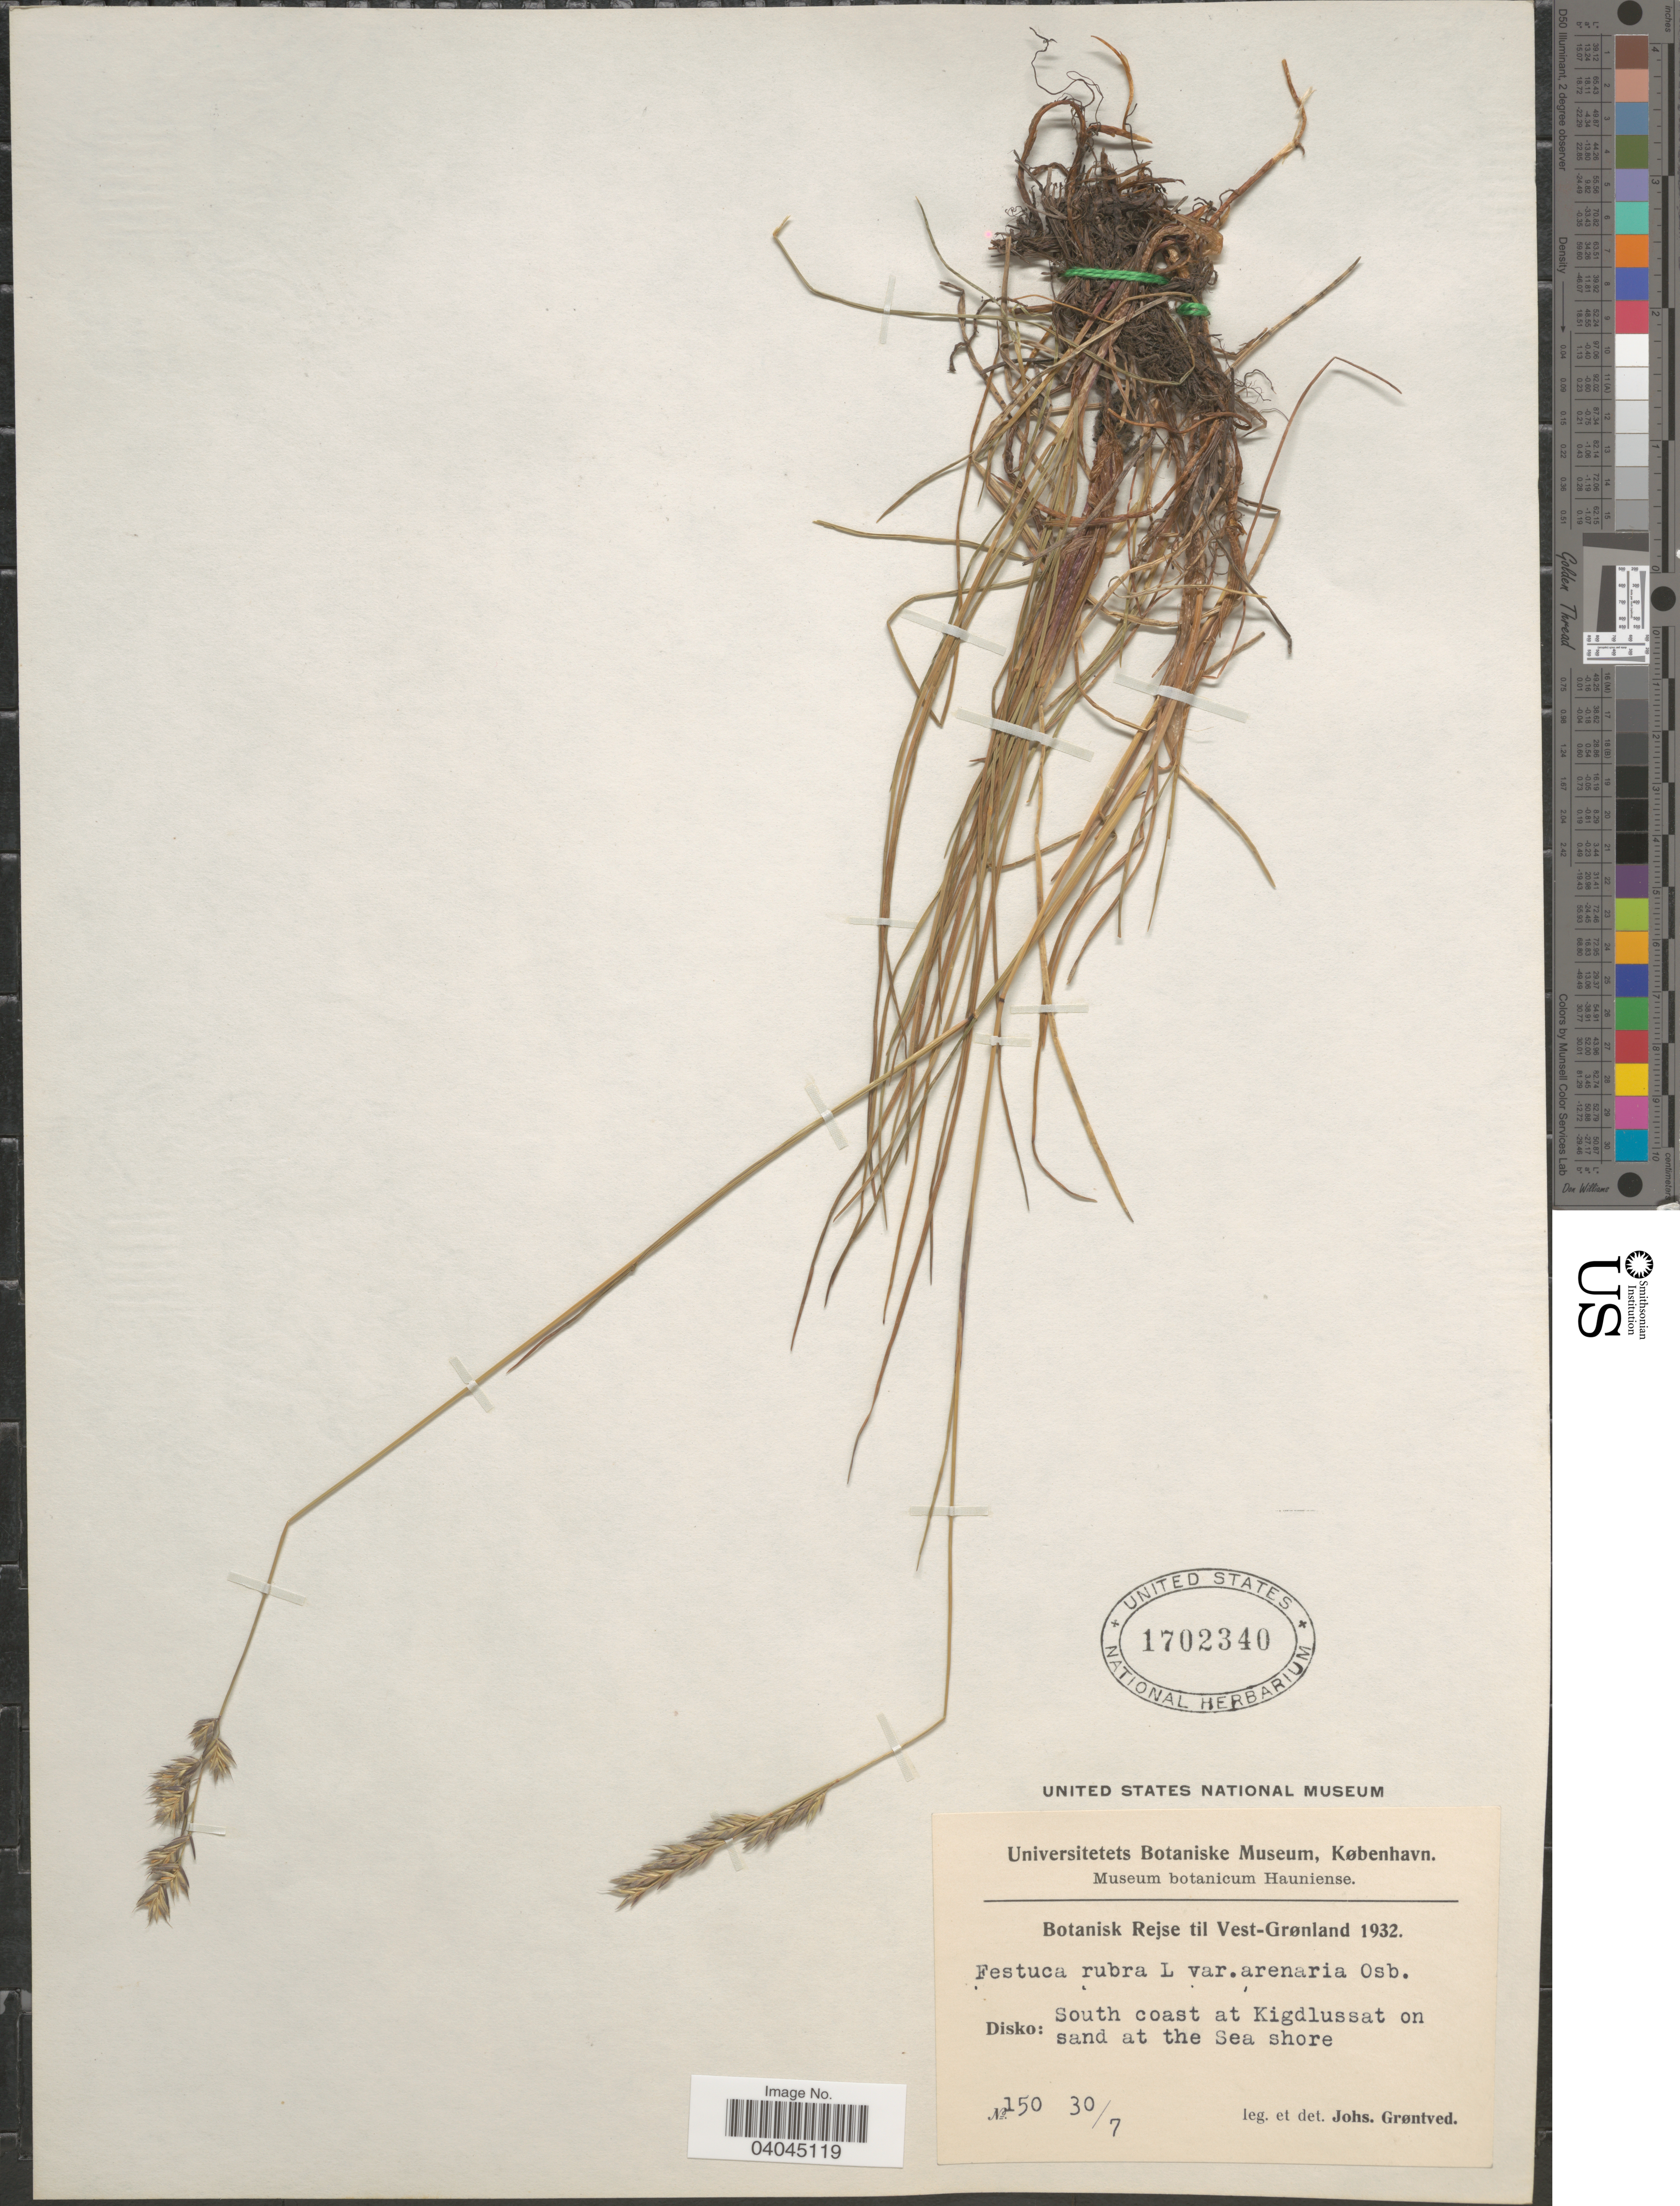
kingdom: Plantae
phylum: Tracheophyta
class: Liliopsida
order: Poales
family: Poaceae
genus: Festuca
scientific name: Festuca rubra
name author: L.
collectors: J. Grøntved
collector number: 150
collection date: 1932-07-30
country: Greenland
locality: Vest-Grønland. Disko: South coast at Kigdlussat on sand at the Sea shore.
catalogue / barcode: US 1702340